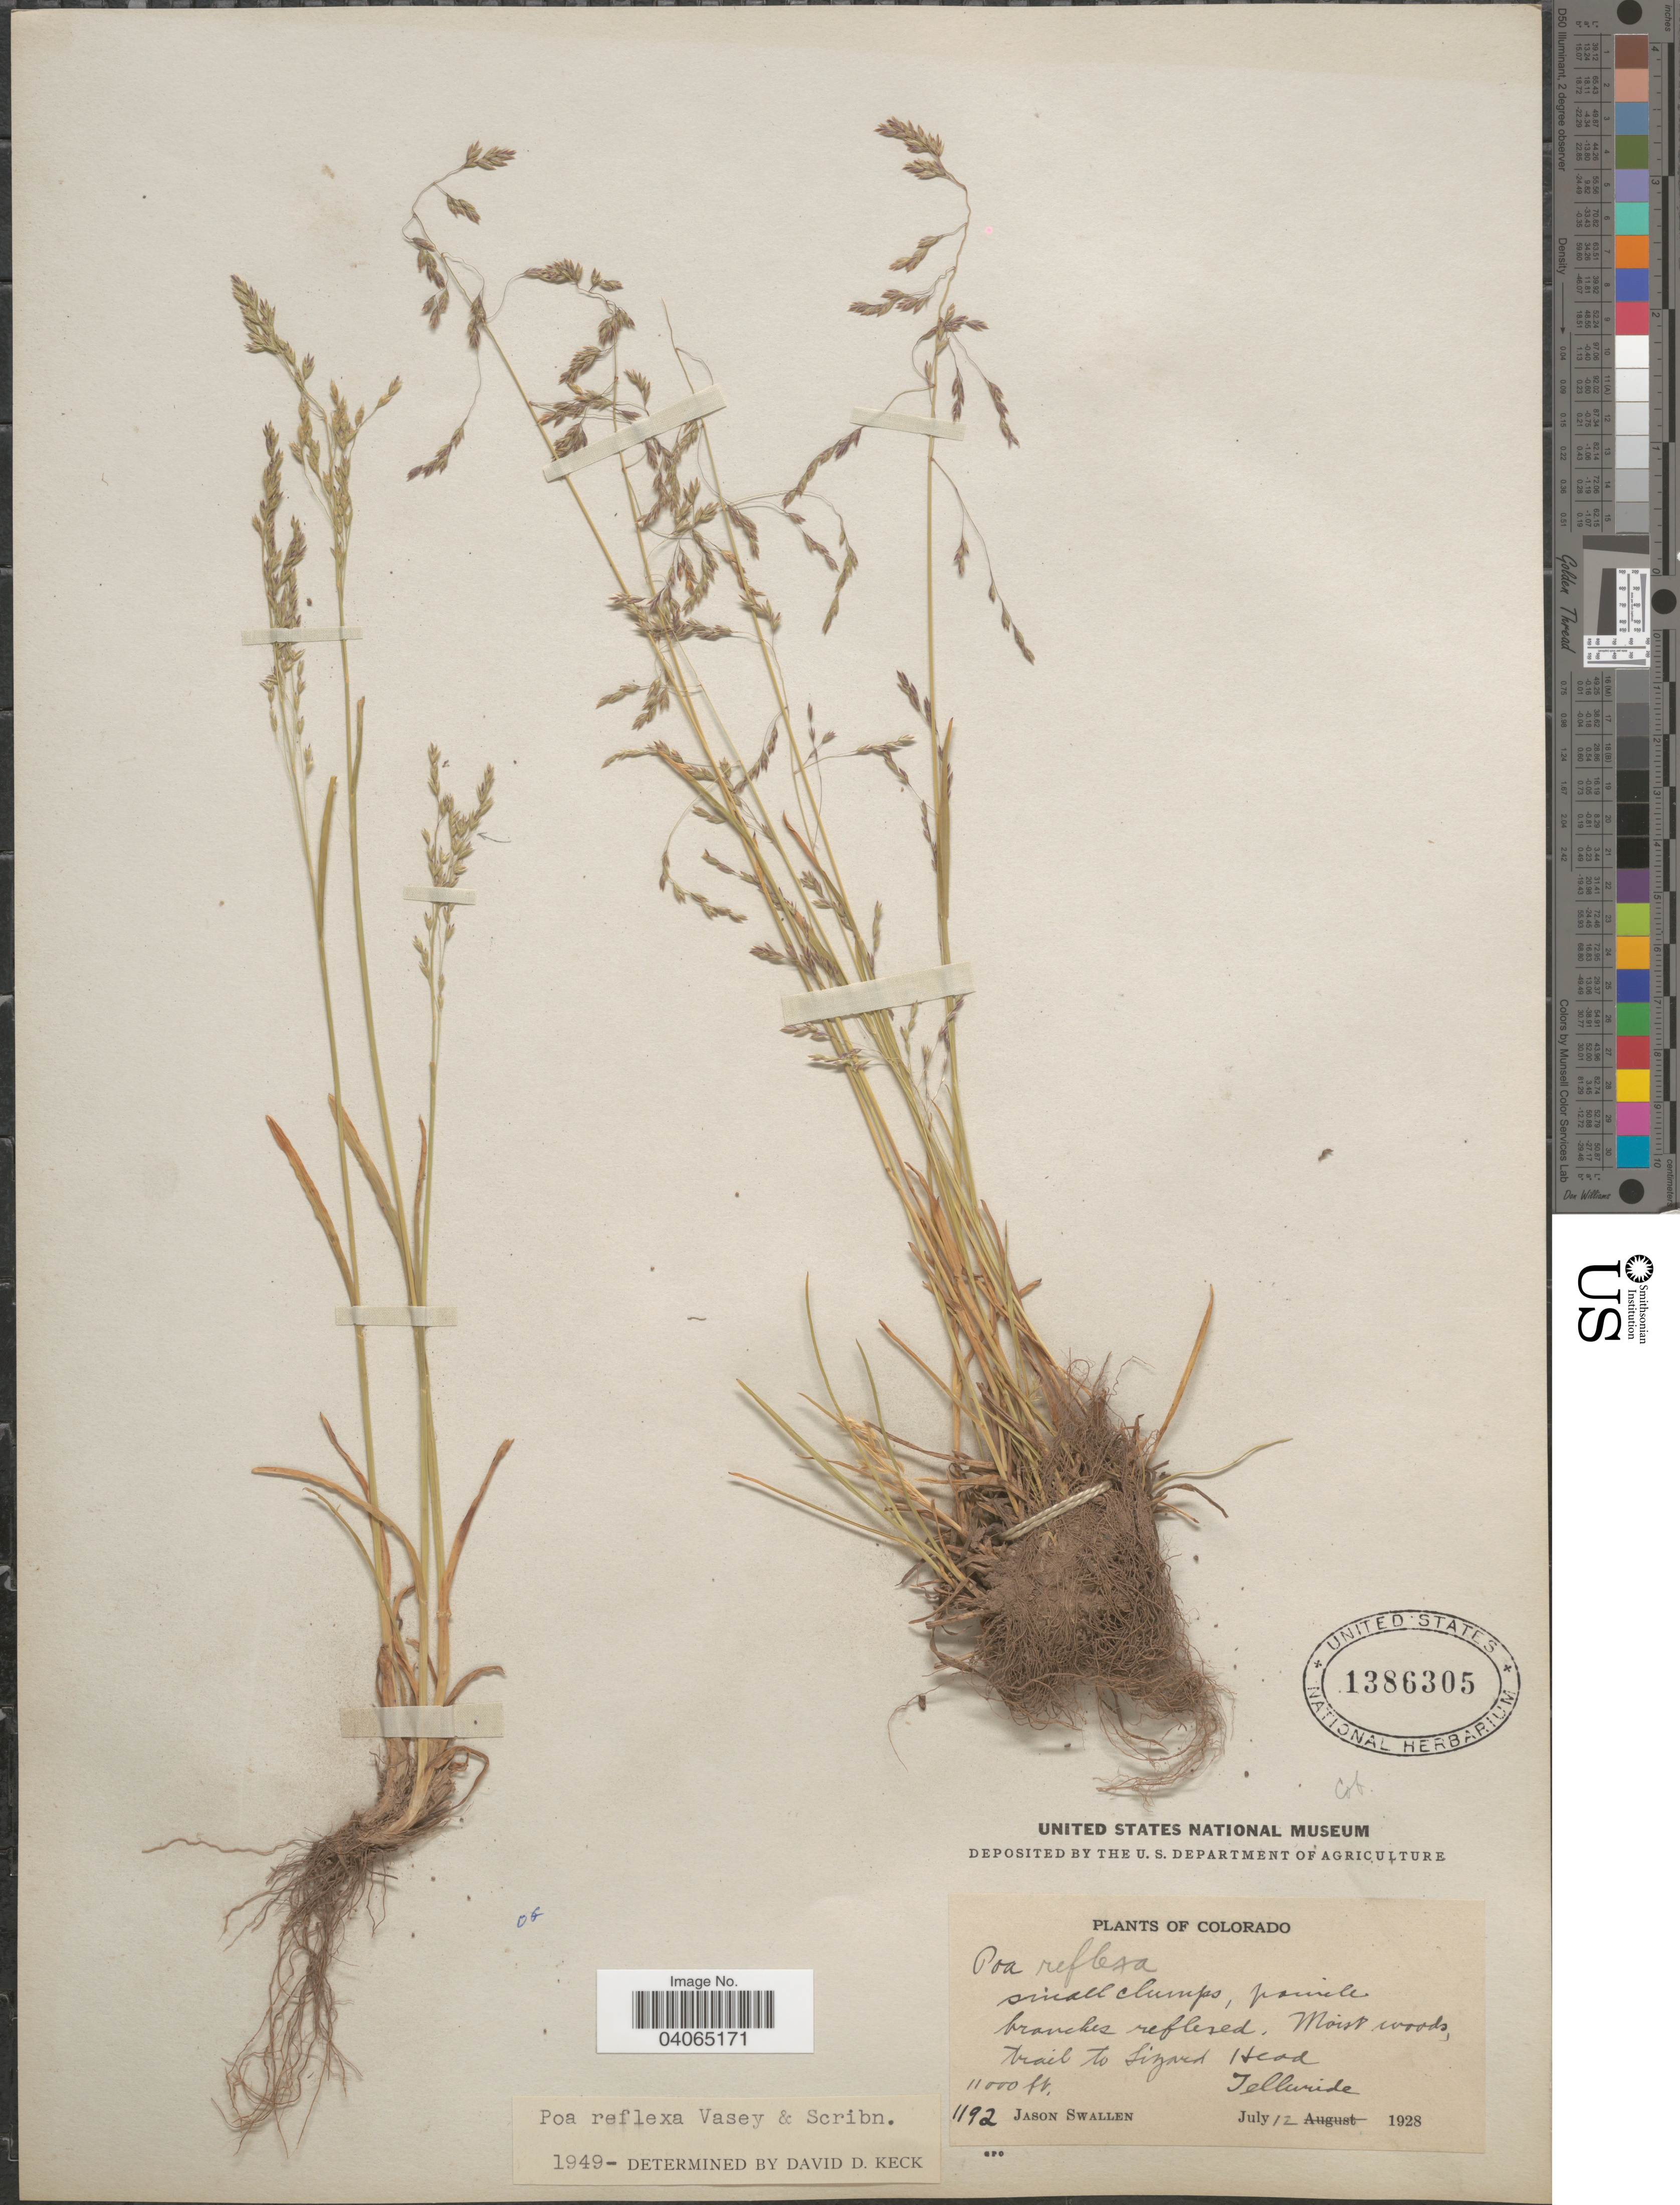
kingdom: Plantae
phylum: Tracheophyta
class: Liliopsida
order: Poales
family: Poaceae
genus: Poa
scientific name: Poa reflexa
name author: Vasey & Scribn.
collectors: J. R. Swallen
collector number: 1192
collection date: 1928-07-12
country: United States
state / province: Colorado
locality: Moist woods, trail to Lizard Head, Telluride.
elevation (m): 3353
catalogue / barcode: US 1386305